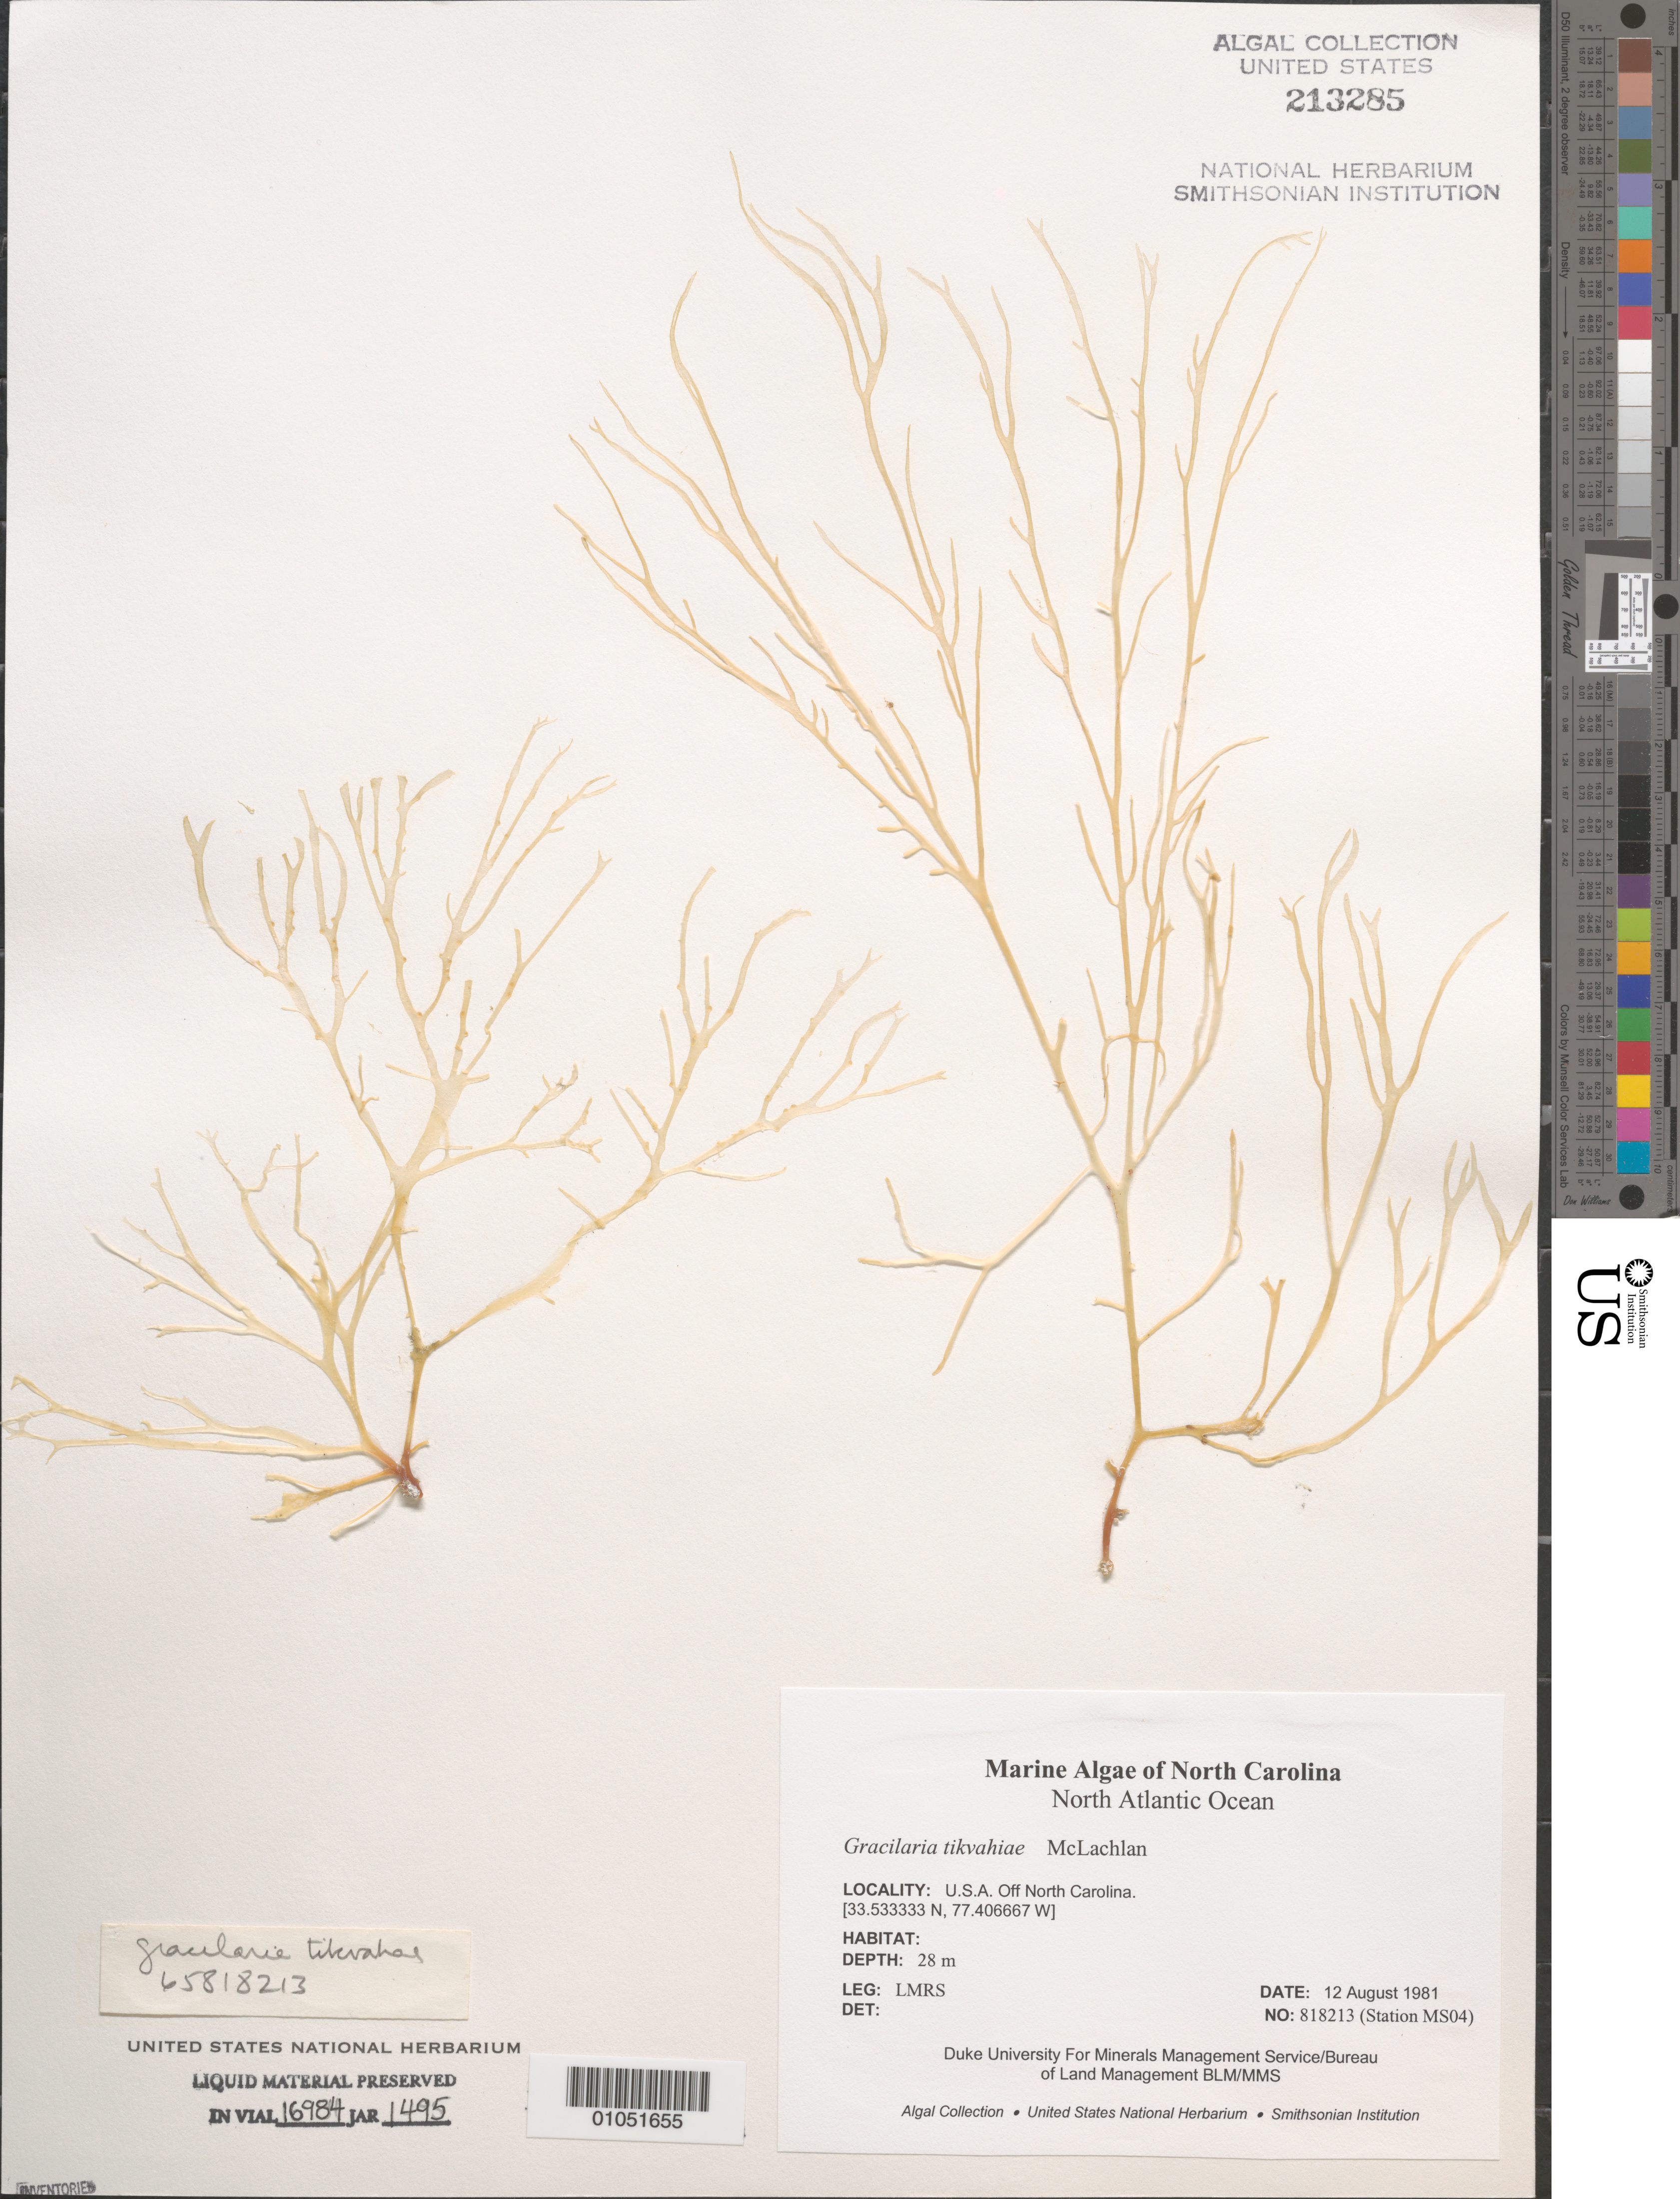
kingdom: Plantae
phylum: Rhodophyta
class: Florideophyceae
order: Gracilariales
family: Gracilariaceae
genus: Gracilaria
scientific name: Gracilaria tikvahiae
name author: McLachlan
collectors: LMRS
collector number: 818212 (Station MS04)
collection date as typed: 12 Aug 1981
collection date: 1981-08-12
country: United States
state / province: North Carolina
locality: North Atlantic Ocean off North Carolina coast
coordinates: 33.533333 N, 77.406667 W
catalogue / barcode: US 213285